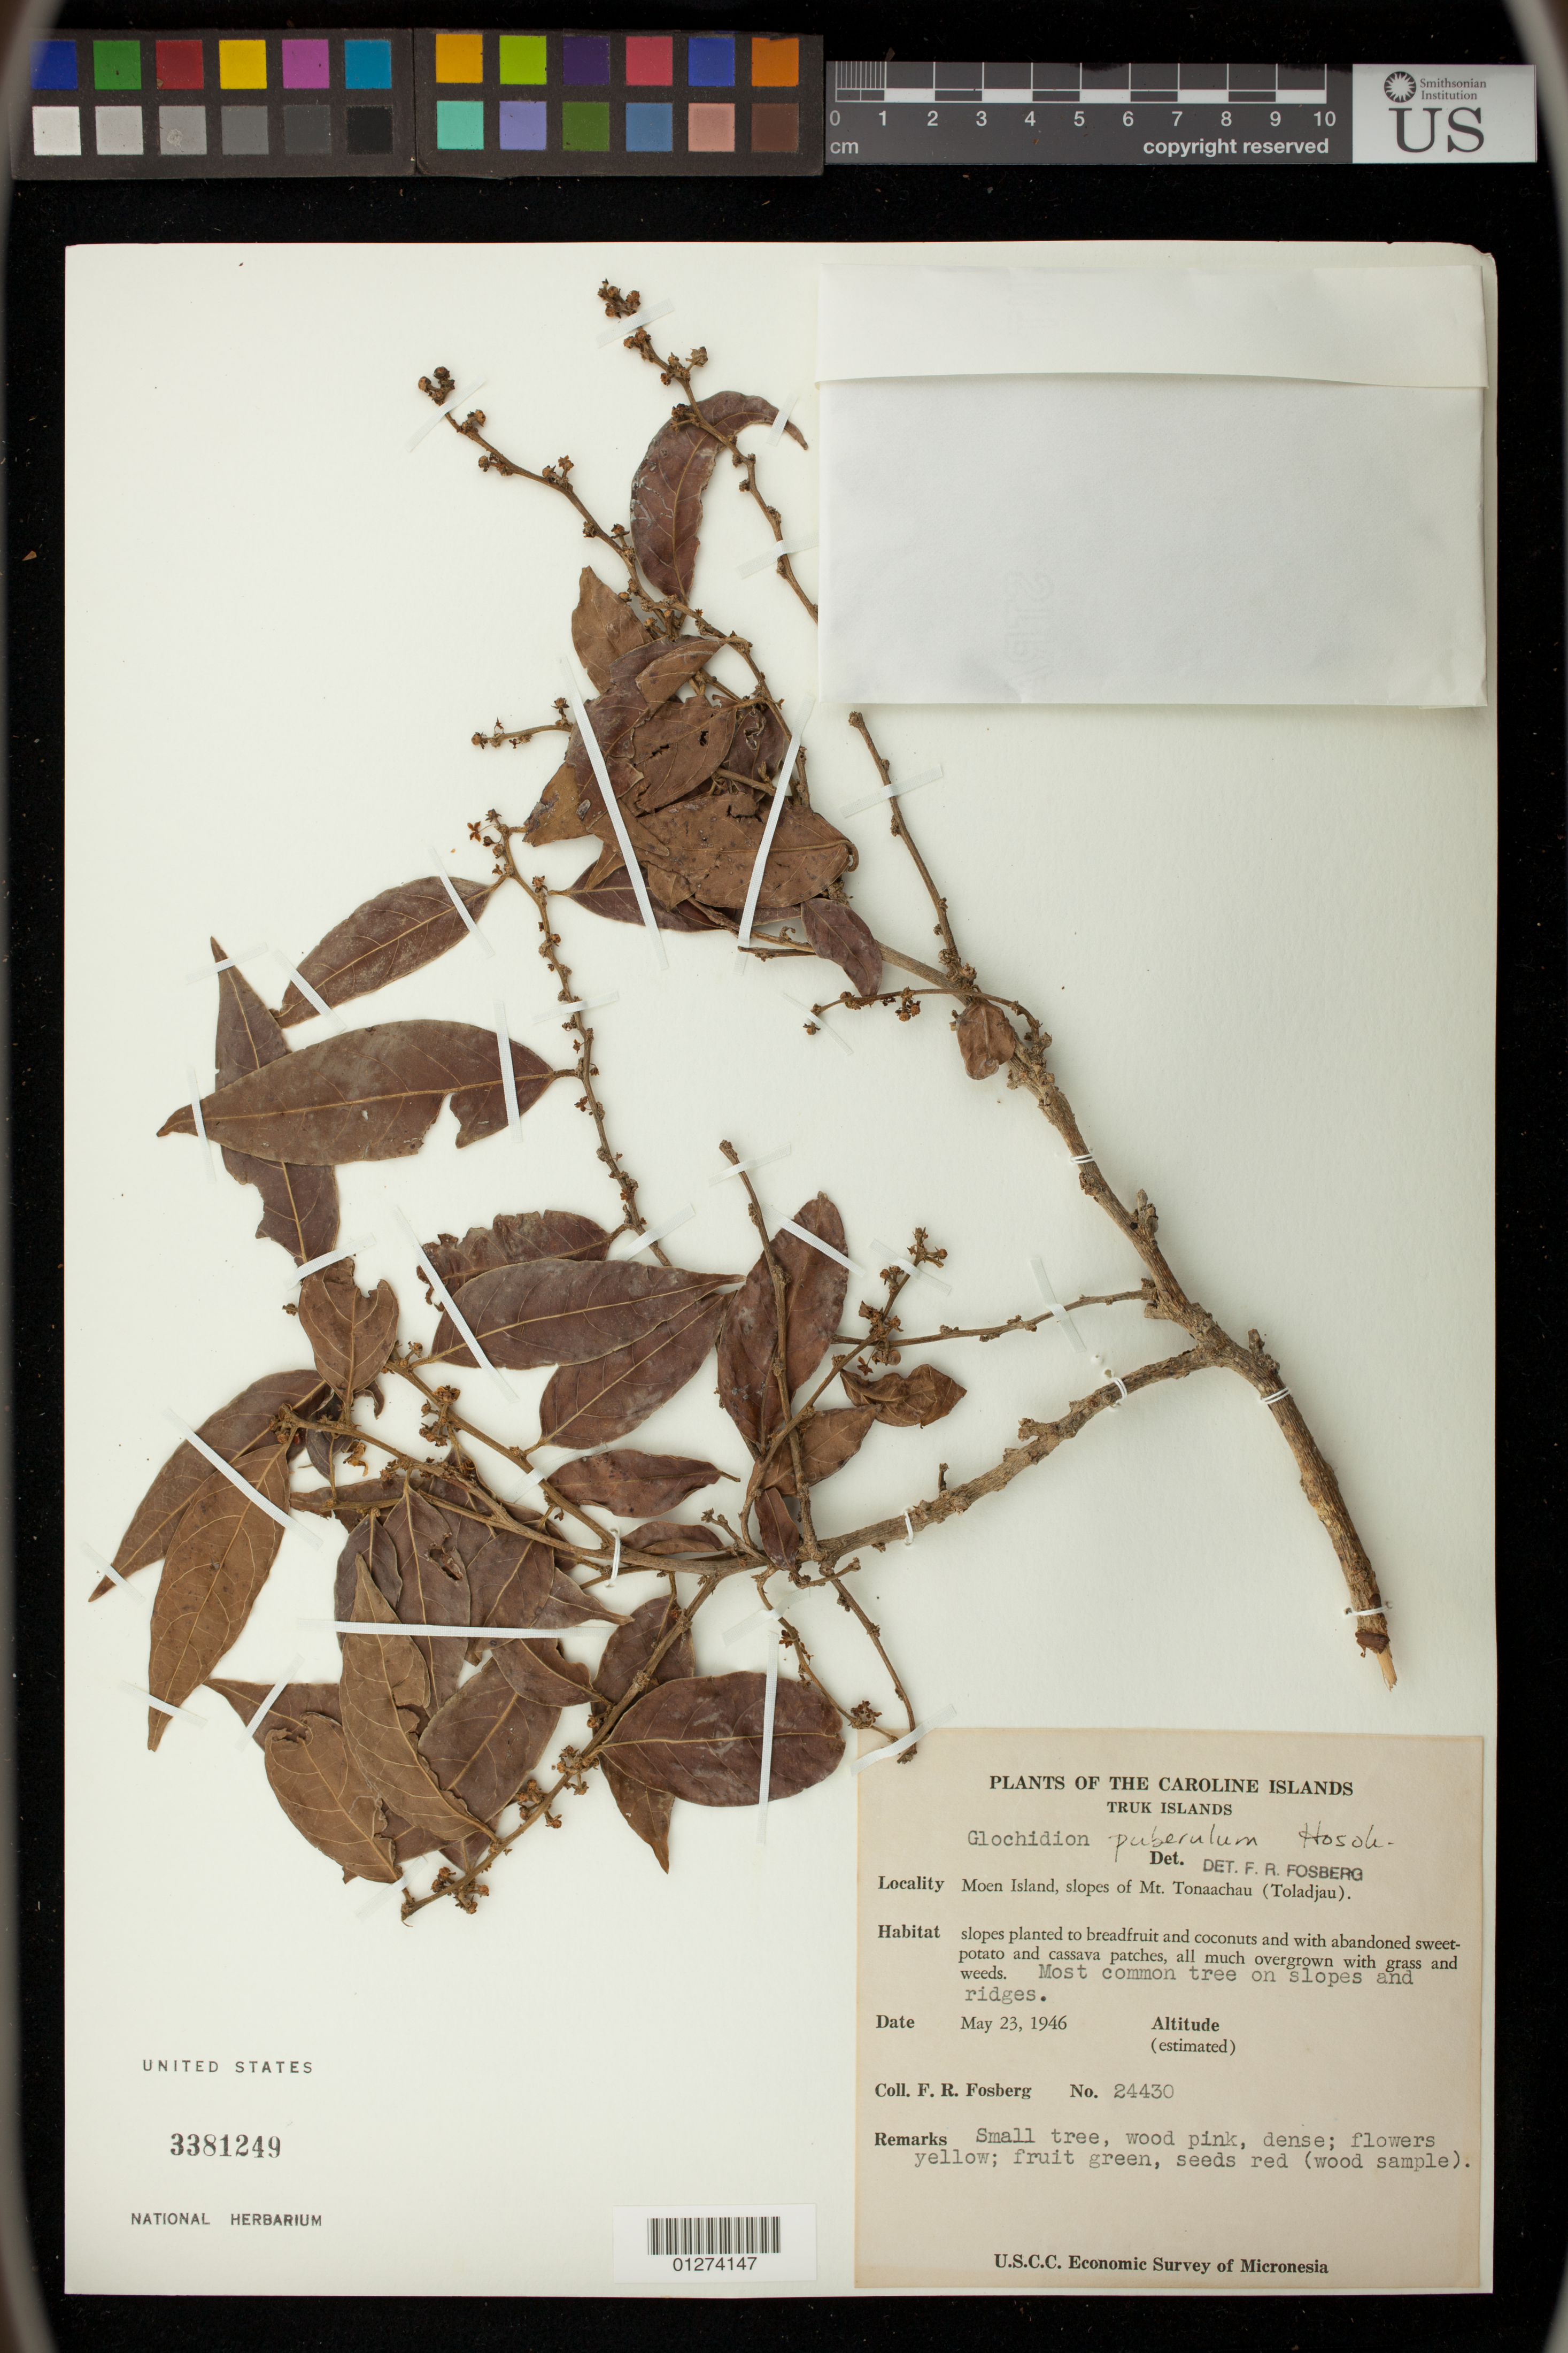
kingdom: Plantae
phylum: Tracheophyta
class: Magnoliopsida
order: Malpighiales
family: Phyllanthaceae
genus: Phyllanthus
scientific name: Phyllanthus senyavinianus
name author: (Glassman) W.L. Wagner & Lorence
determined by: Wagner, W. L., (BOT), Smithsonian Institution - National Museum of Natural History (UNITED STATES)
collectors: F. R. Fosberg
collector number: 24430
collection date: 1946-05-23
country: Micronesia, Federated States of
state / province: Truk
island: Moen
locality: Truk [Chuuk] Islands. Moen Island, slopes of Mt. Tonaachau (Toladjau).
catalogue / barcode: US 3381249